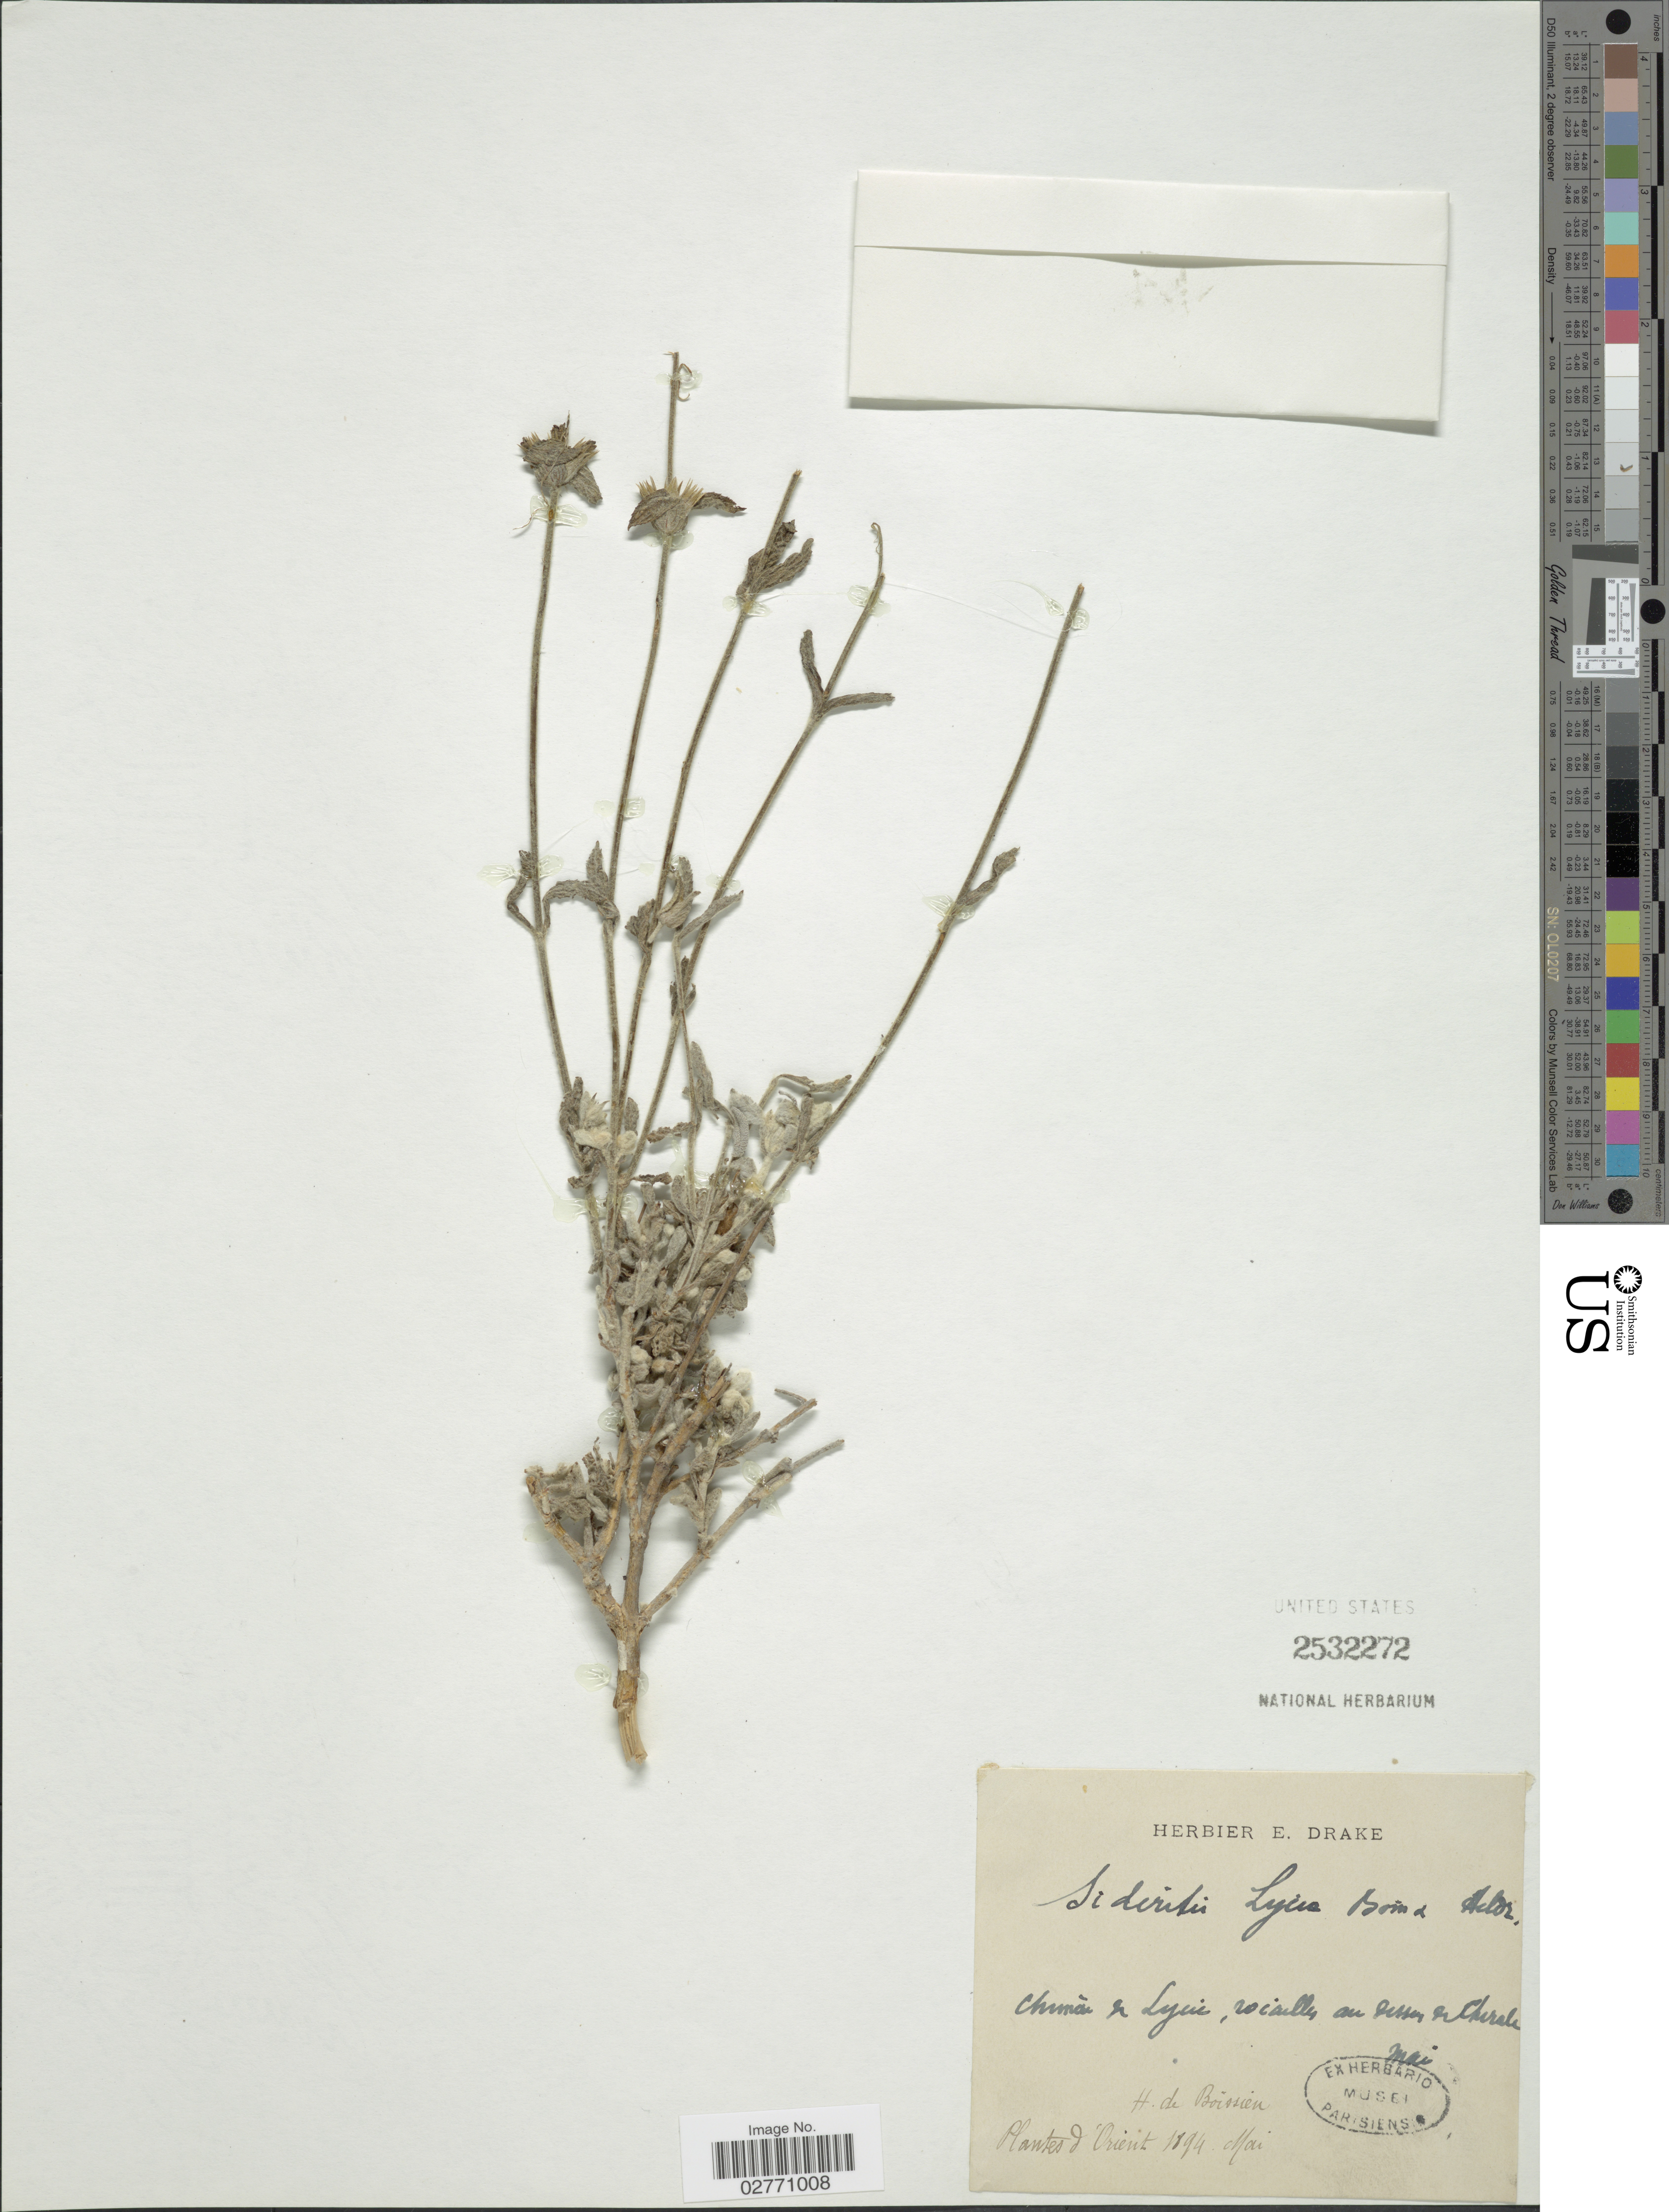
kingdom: Plantae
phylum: Tracheophyta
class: Magnoliopsida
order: Lamiales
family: Lamiaceae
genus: Sideritis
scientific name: Sideritis lycia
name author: Boiss. & Heldr. ex Benth. in DC.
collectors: H. Boissieu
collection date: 1894-05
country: Turkey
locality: Chimai & Lycie, roicailles au jessur [interpreted] & Chirali. Orient.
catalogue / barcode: US 2532272